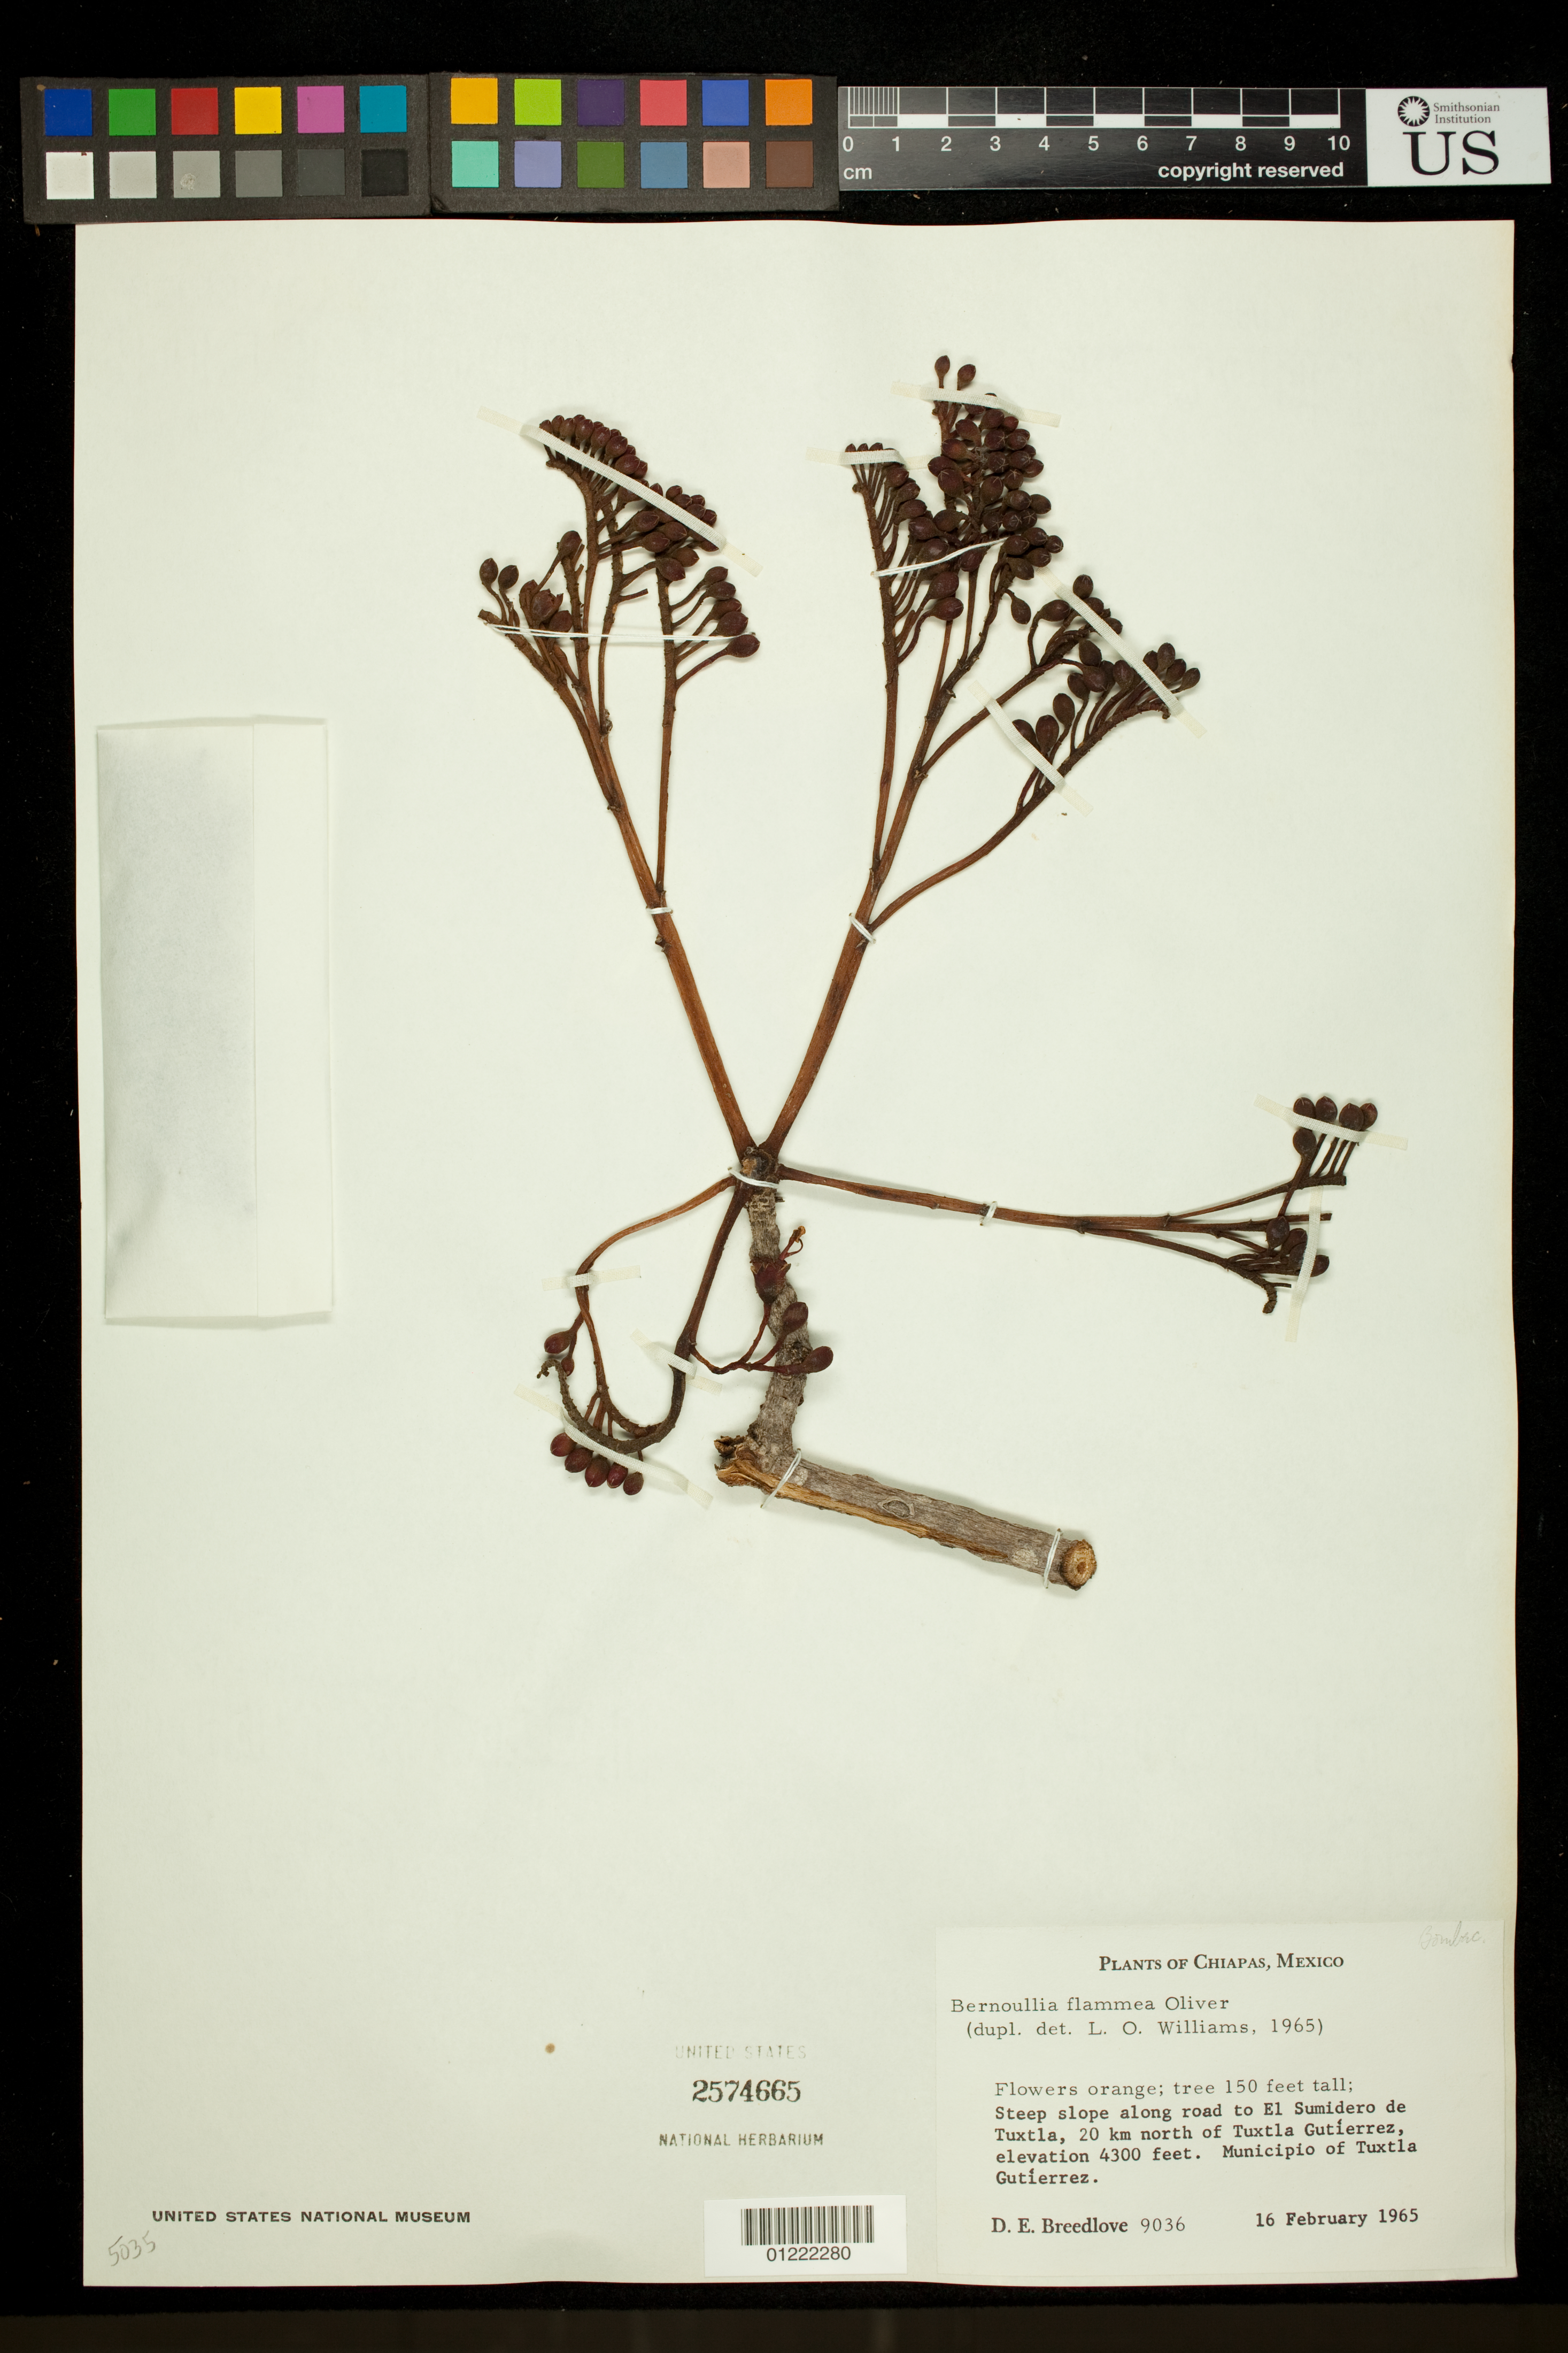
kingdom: Plantae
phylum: Tracheophyta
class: Magnoliopsida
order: Malvales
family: Malvaceae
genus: Bernoullia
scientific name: Bernoullia flammea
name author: Oliv.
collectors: D. E. Breedlove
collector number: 9036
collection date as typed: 2/16/1965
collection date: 1965-02-16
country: Mexico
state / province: Chiapas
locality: Steep slope along road to El Sumidero de Tuxtla, 20 km north of Tuxtla Gutíerrez. Municipio of Tuxtla Guitíerrez.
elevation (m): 1311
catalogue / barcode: US 2574665